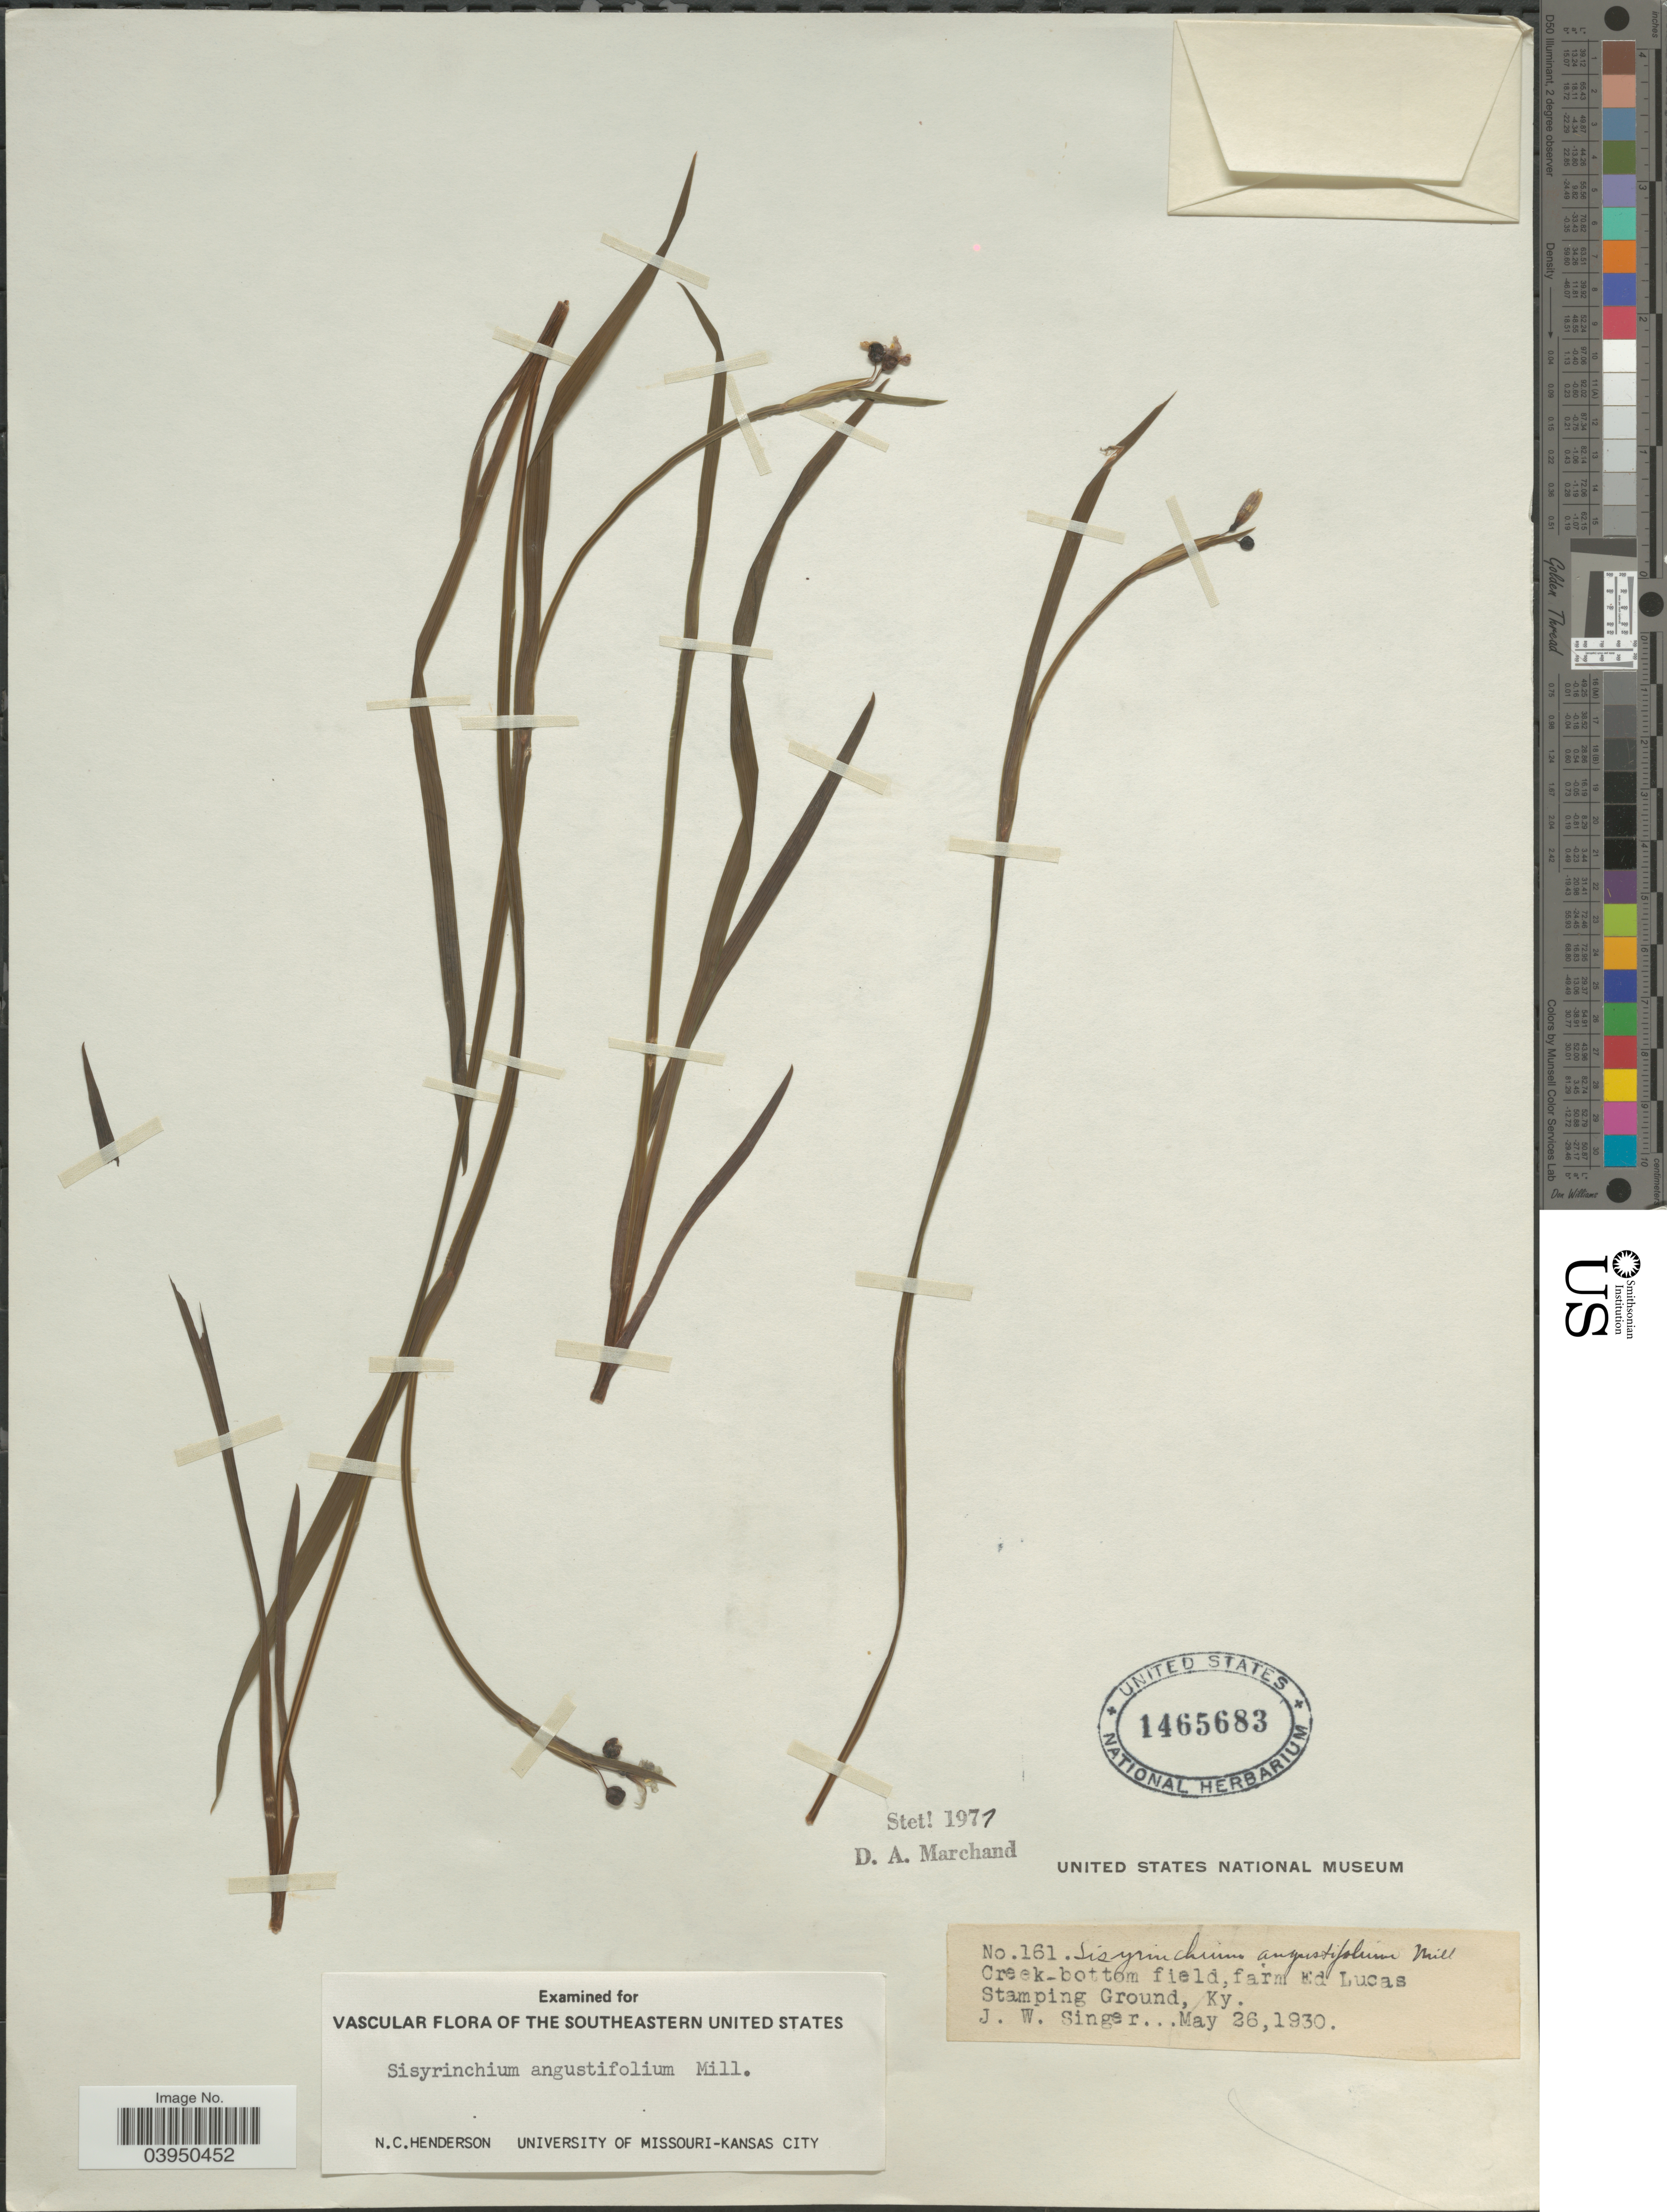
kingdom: Plantae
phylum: Tracheophyta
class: Liliopsida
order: Asparagales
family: Iridaceae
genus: Sisyrinchium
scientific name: Sisyrinchium angustifolium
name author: Mill.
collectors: J. EW. Singer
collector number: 161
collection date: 1930-05-26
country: United States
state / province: Kentucky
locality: Creek-bottom field, farm Ed Lucas Stamping Ground.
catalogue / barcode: US 1465683